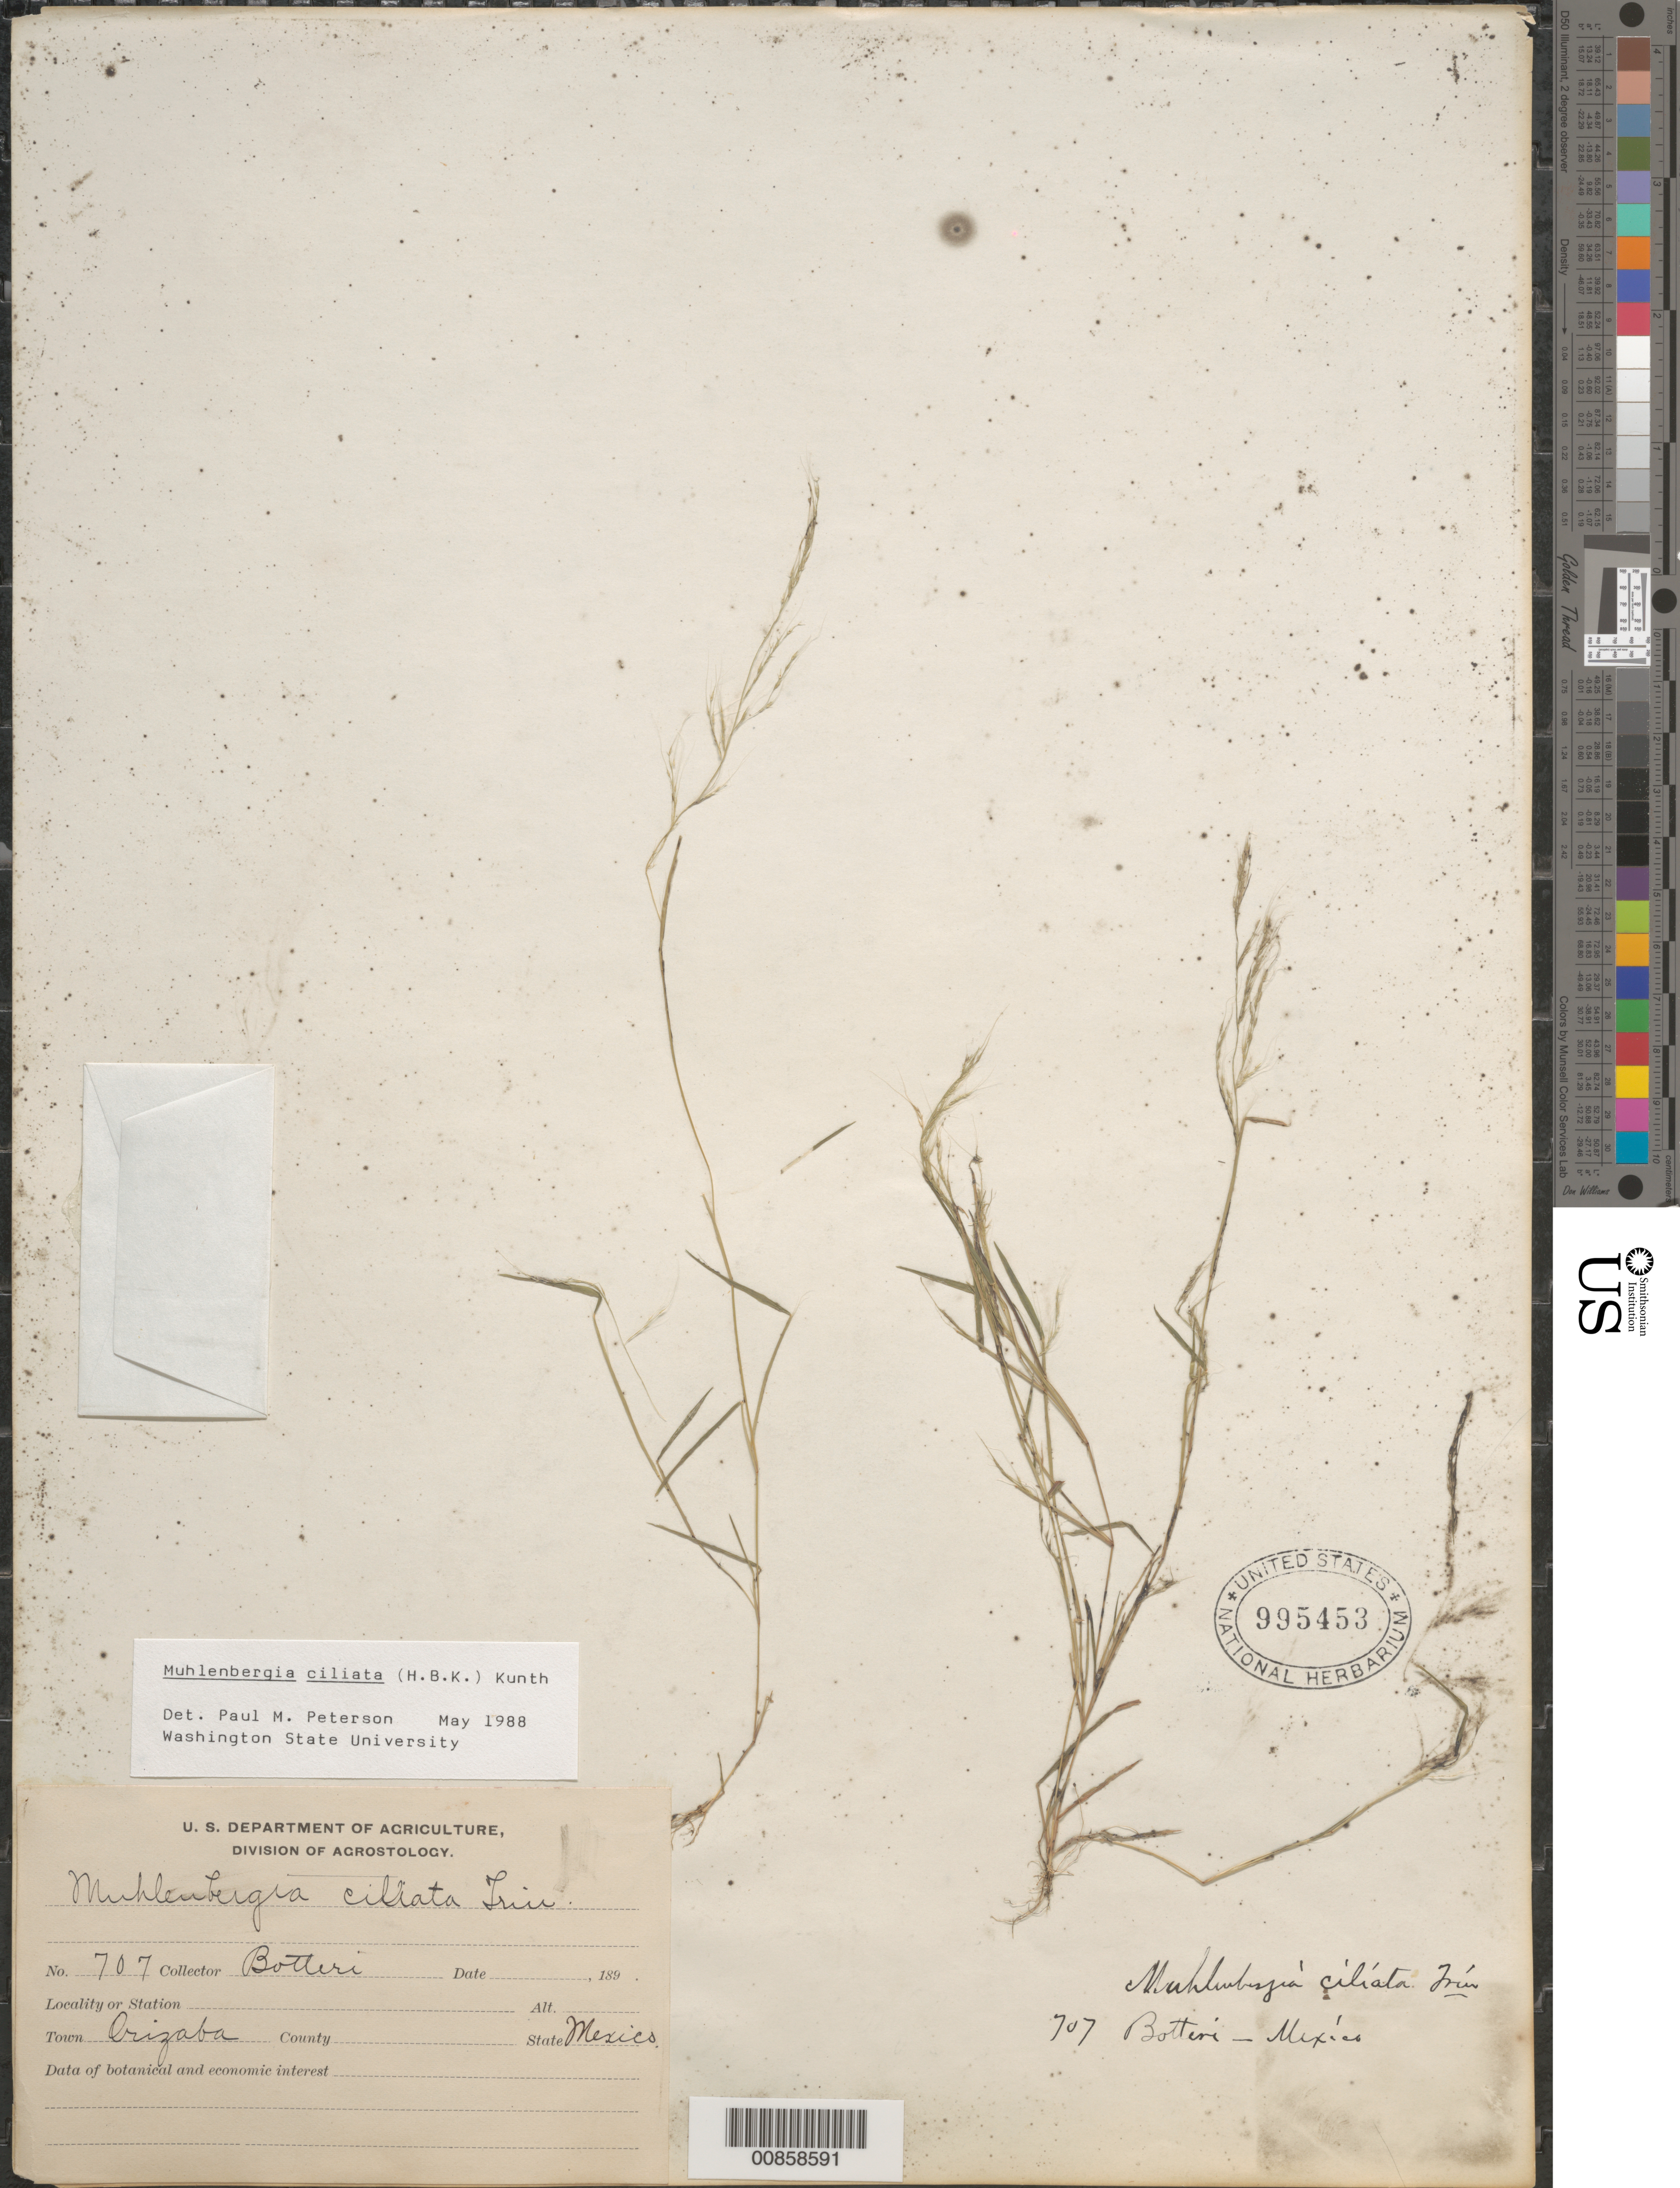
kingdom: Plantae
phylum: Tracheophyta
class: Liliopsida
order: Poales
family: Poaceae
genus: Muhlenbergia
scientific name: Muhlenbergia ciliata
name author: (Kunth) Trin.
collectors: M. Botteri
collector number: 707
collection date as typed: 1887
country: Mexico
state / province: Veracruz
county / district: Orizaba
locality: Orizaba, mpio. Orizaba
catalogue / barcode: US 995453